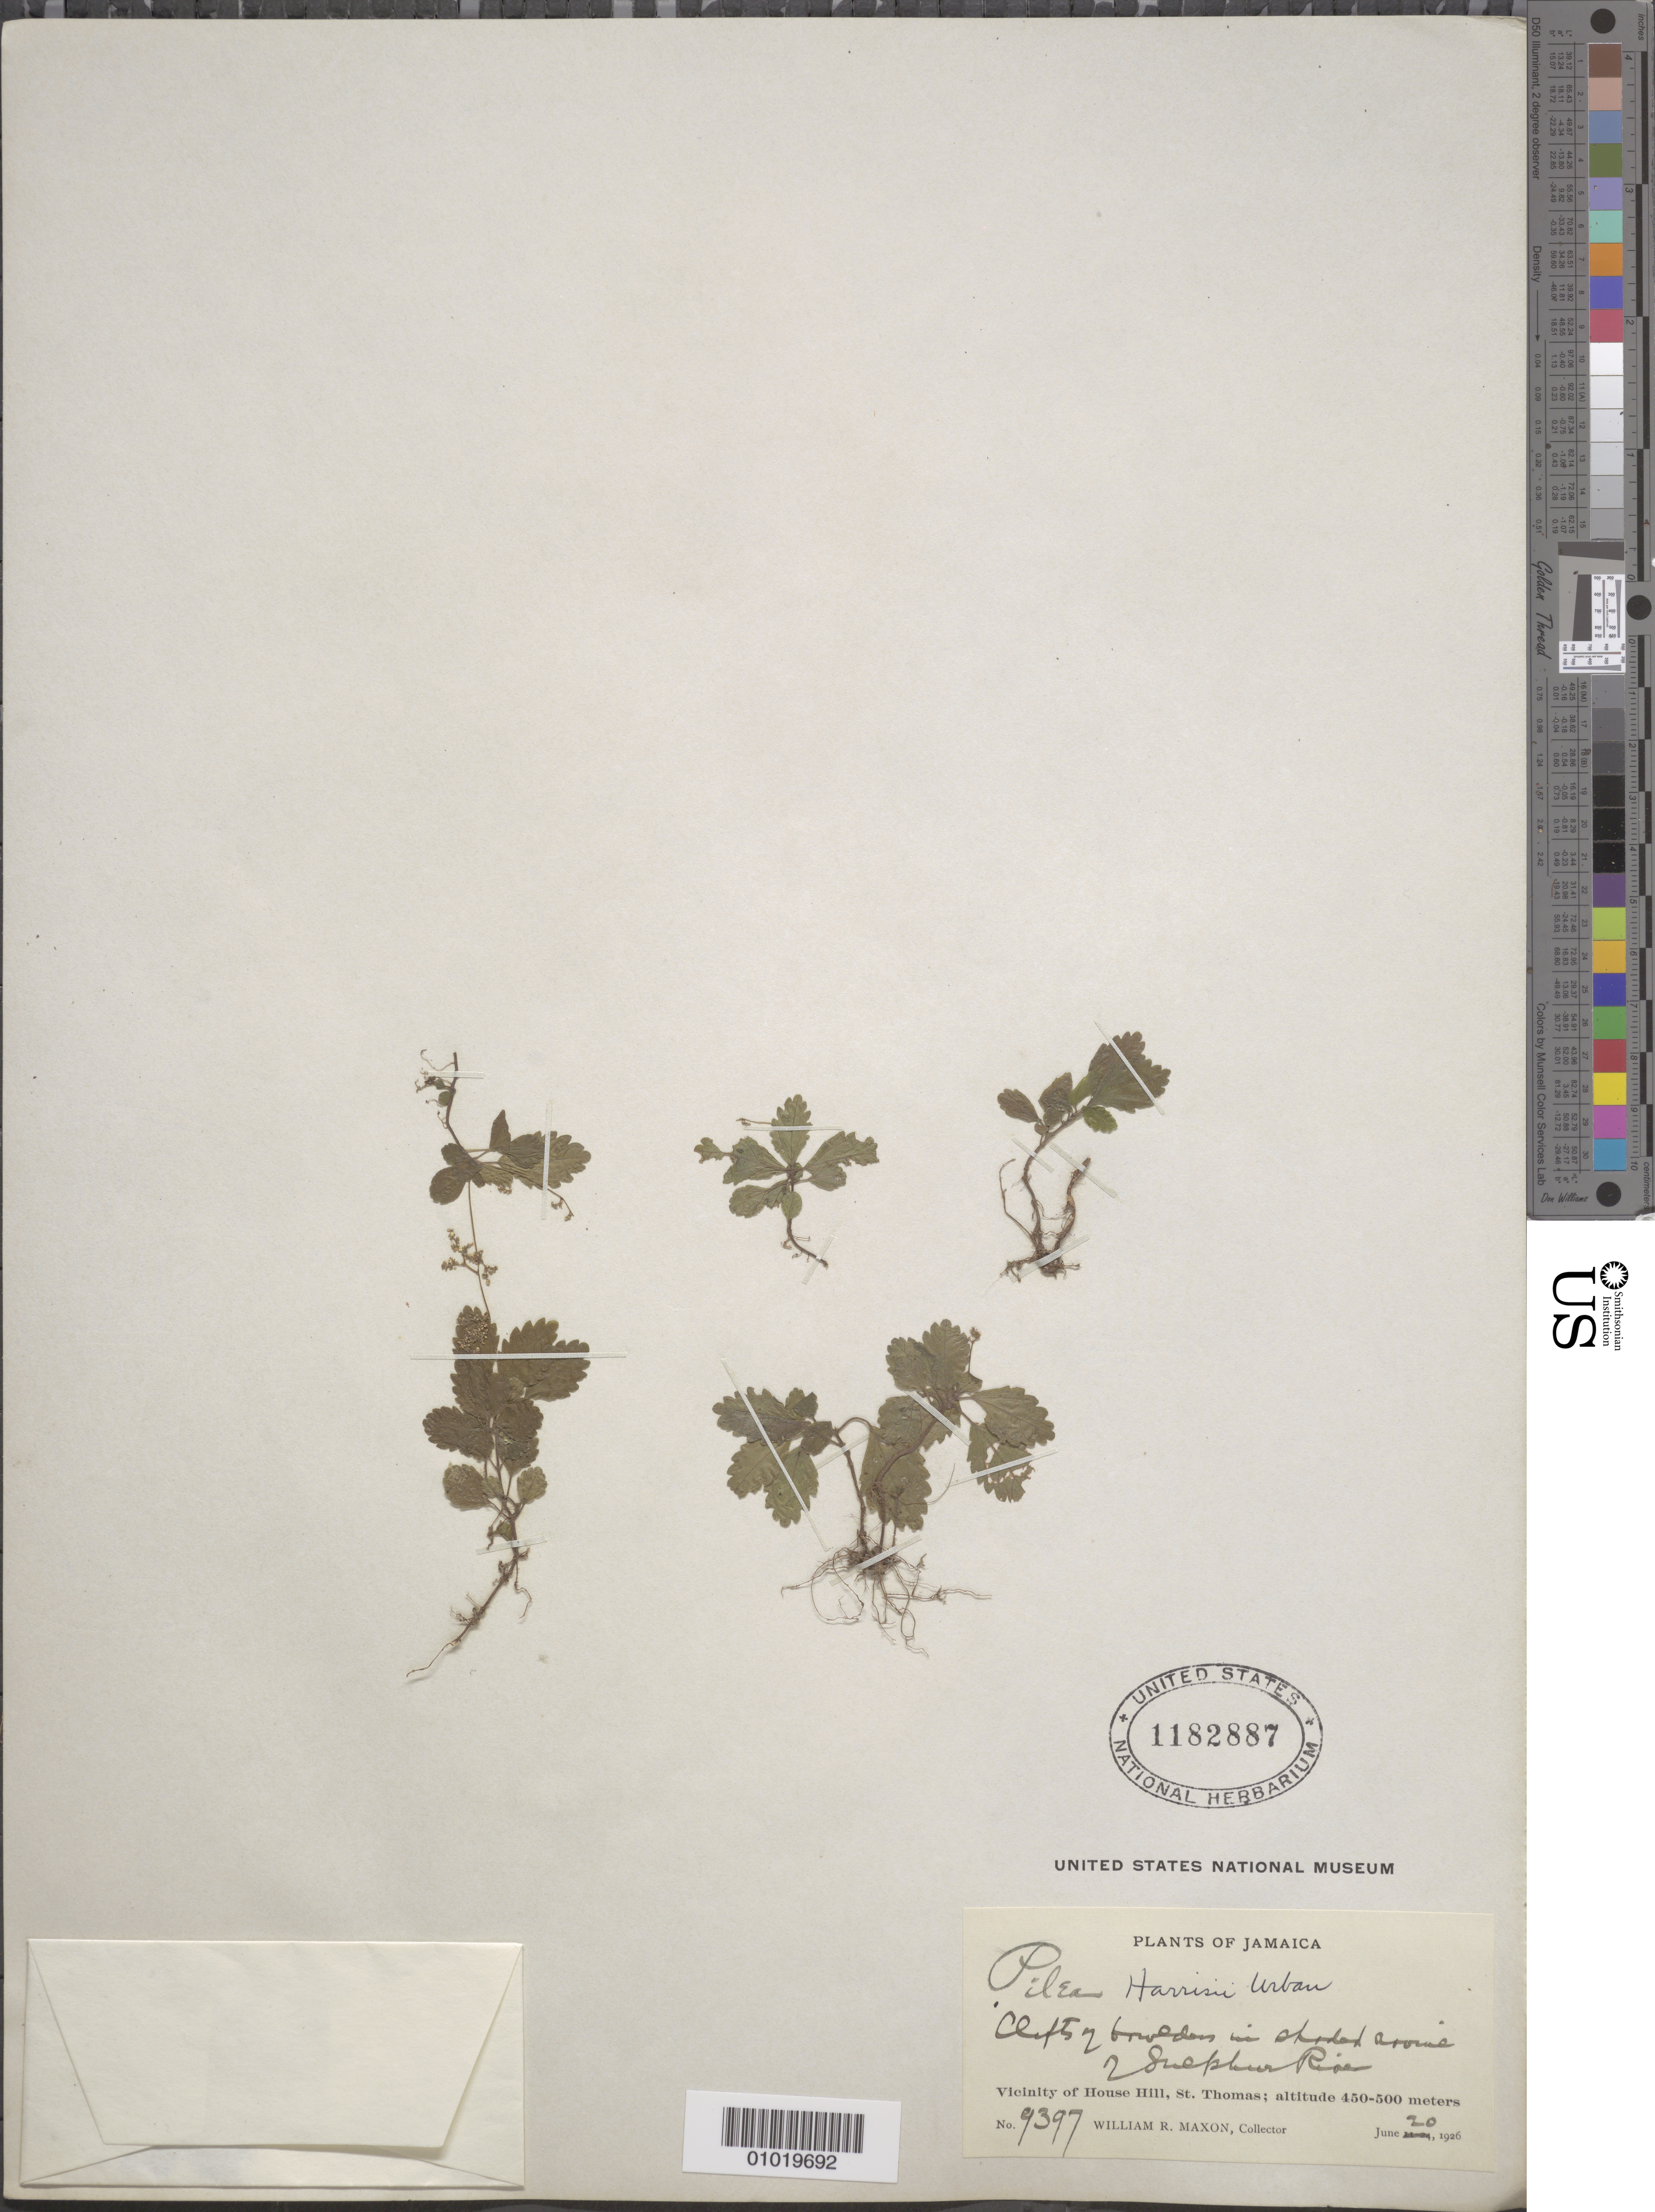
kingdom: Plantae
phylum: Tracheophyta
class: Magnoliopsida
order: Rosales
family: Urticaceae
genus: Pilea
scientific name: Pilea harrisii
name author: Urb.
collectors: W. R. Maxon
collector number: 9397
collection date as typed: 20 Jun 1926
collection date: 1926-06-20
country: Jamaica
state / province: Saint Thomas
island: Jamaica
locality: Vicinity of House Hill, St.Thomas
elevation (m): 450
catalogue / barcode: US 1182887